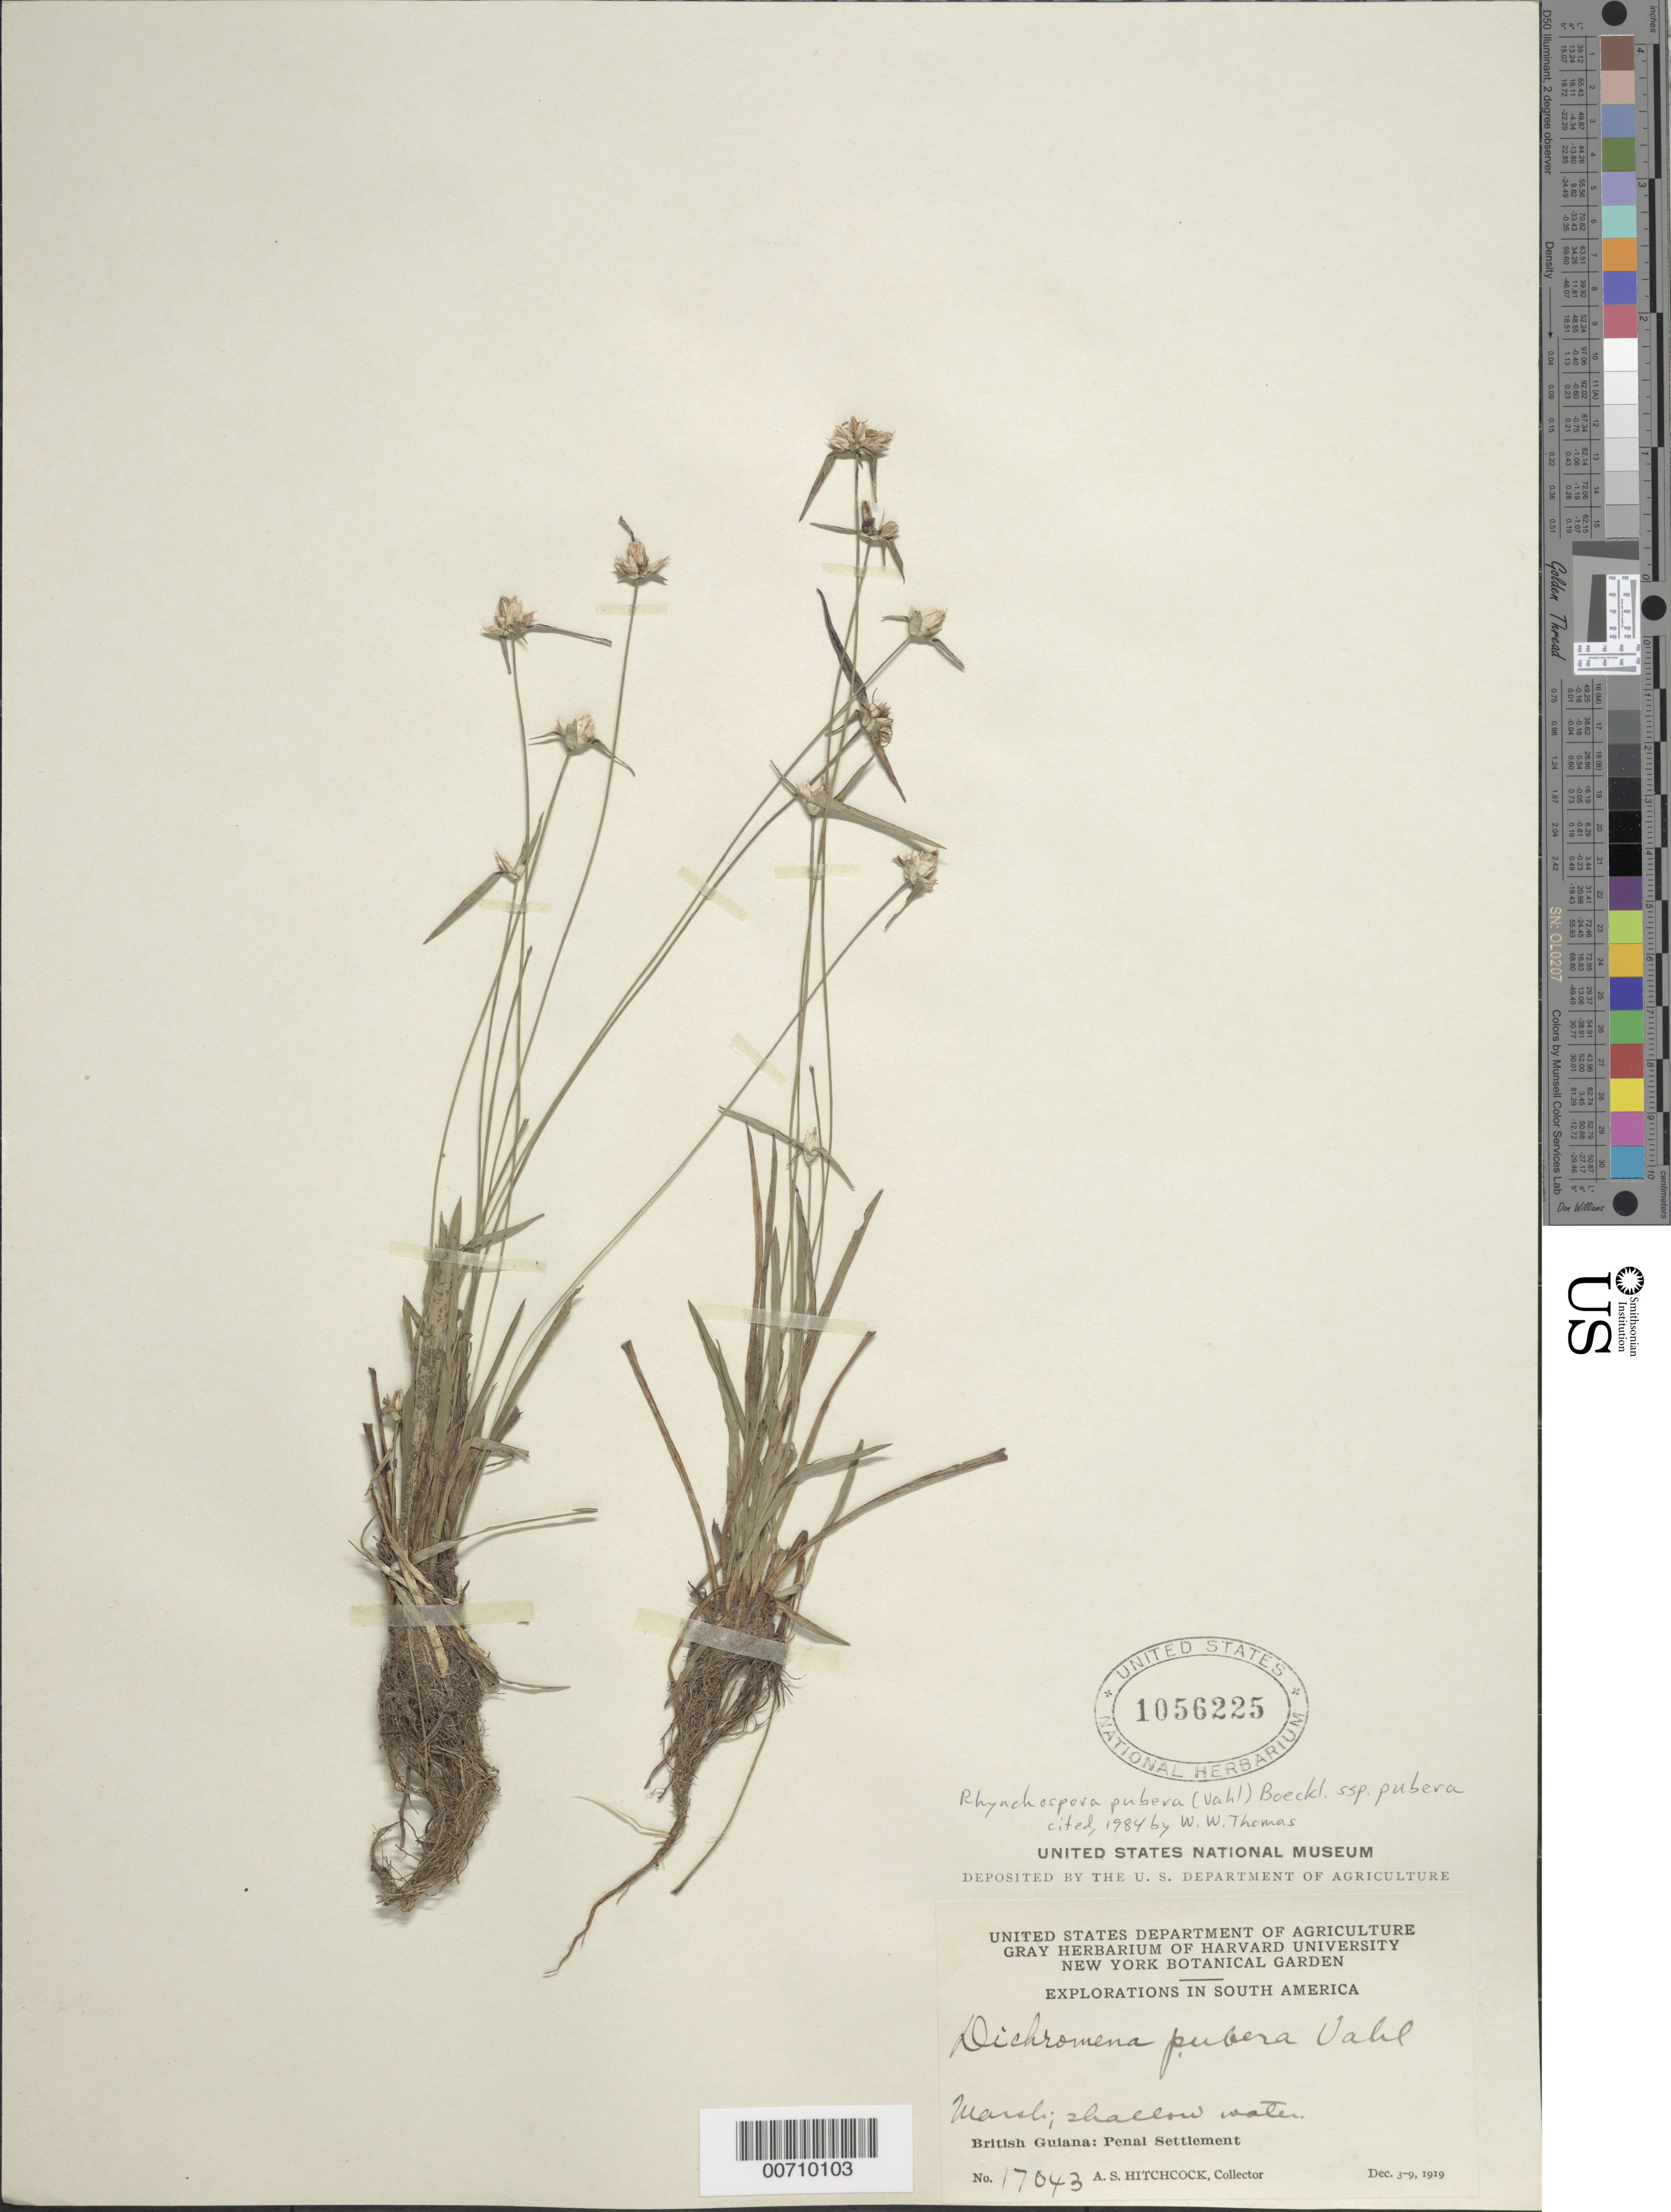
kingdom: Plantae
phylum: Tracheophyta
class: Liliopsida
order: Poales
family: Cyperaceae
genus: Rhynchospora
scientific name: Rhynchospora pubera subsp. pubera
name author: (Vahl) Boeckeler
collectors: A. S. Hitchcock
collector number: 17034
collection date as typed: Dec. 3-9, 1919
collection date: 1919-12-03/1919-12-09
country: Guyana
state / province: Cuyuni-Mazaruni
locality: Penal Settlement, on W side of Essequibo River, near mouth of Mazaruni River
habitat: Marsh, shallow water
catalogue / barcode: US 1056225